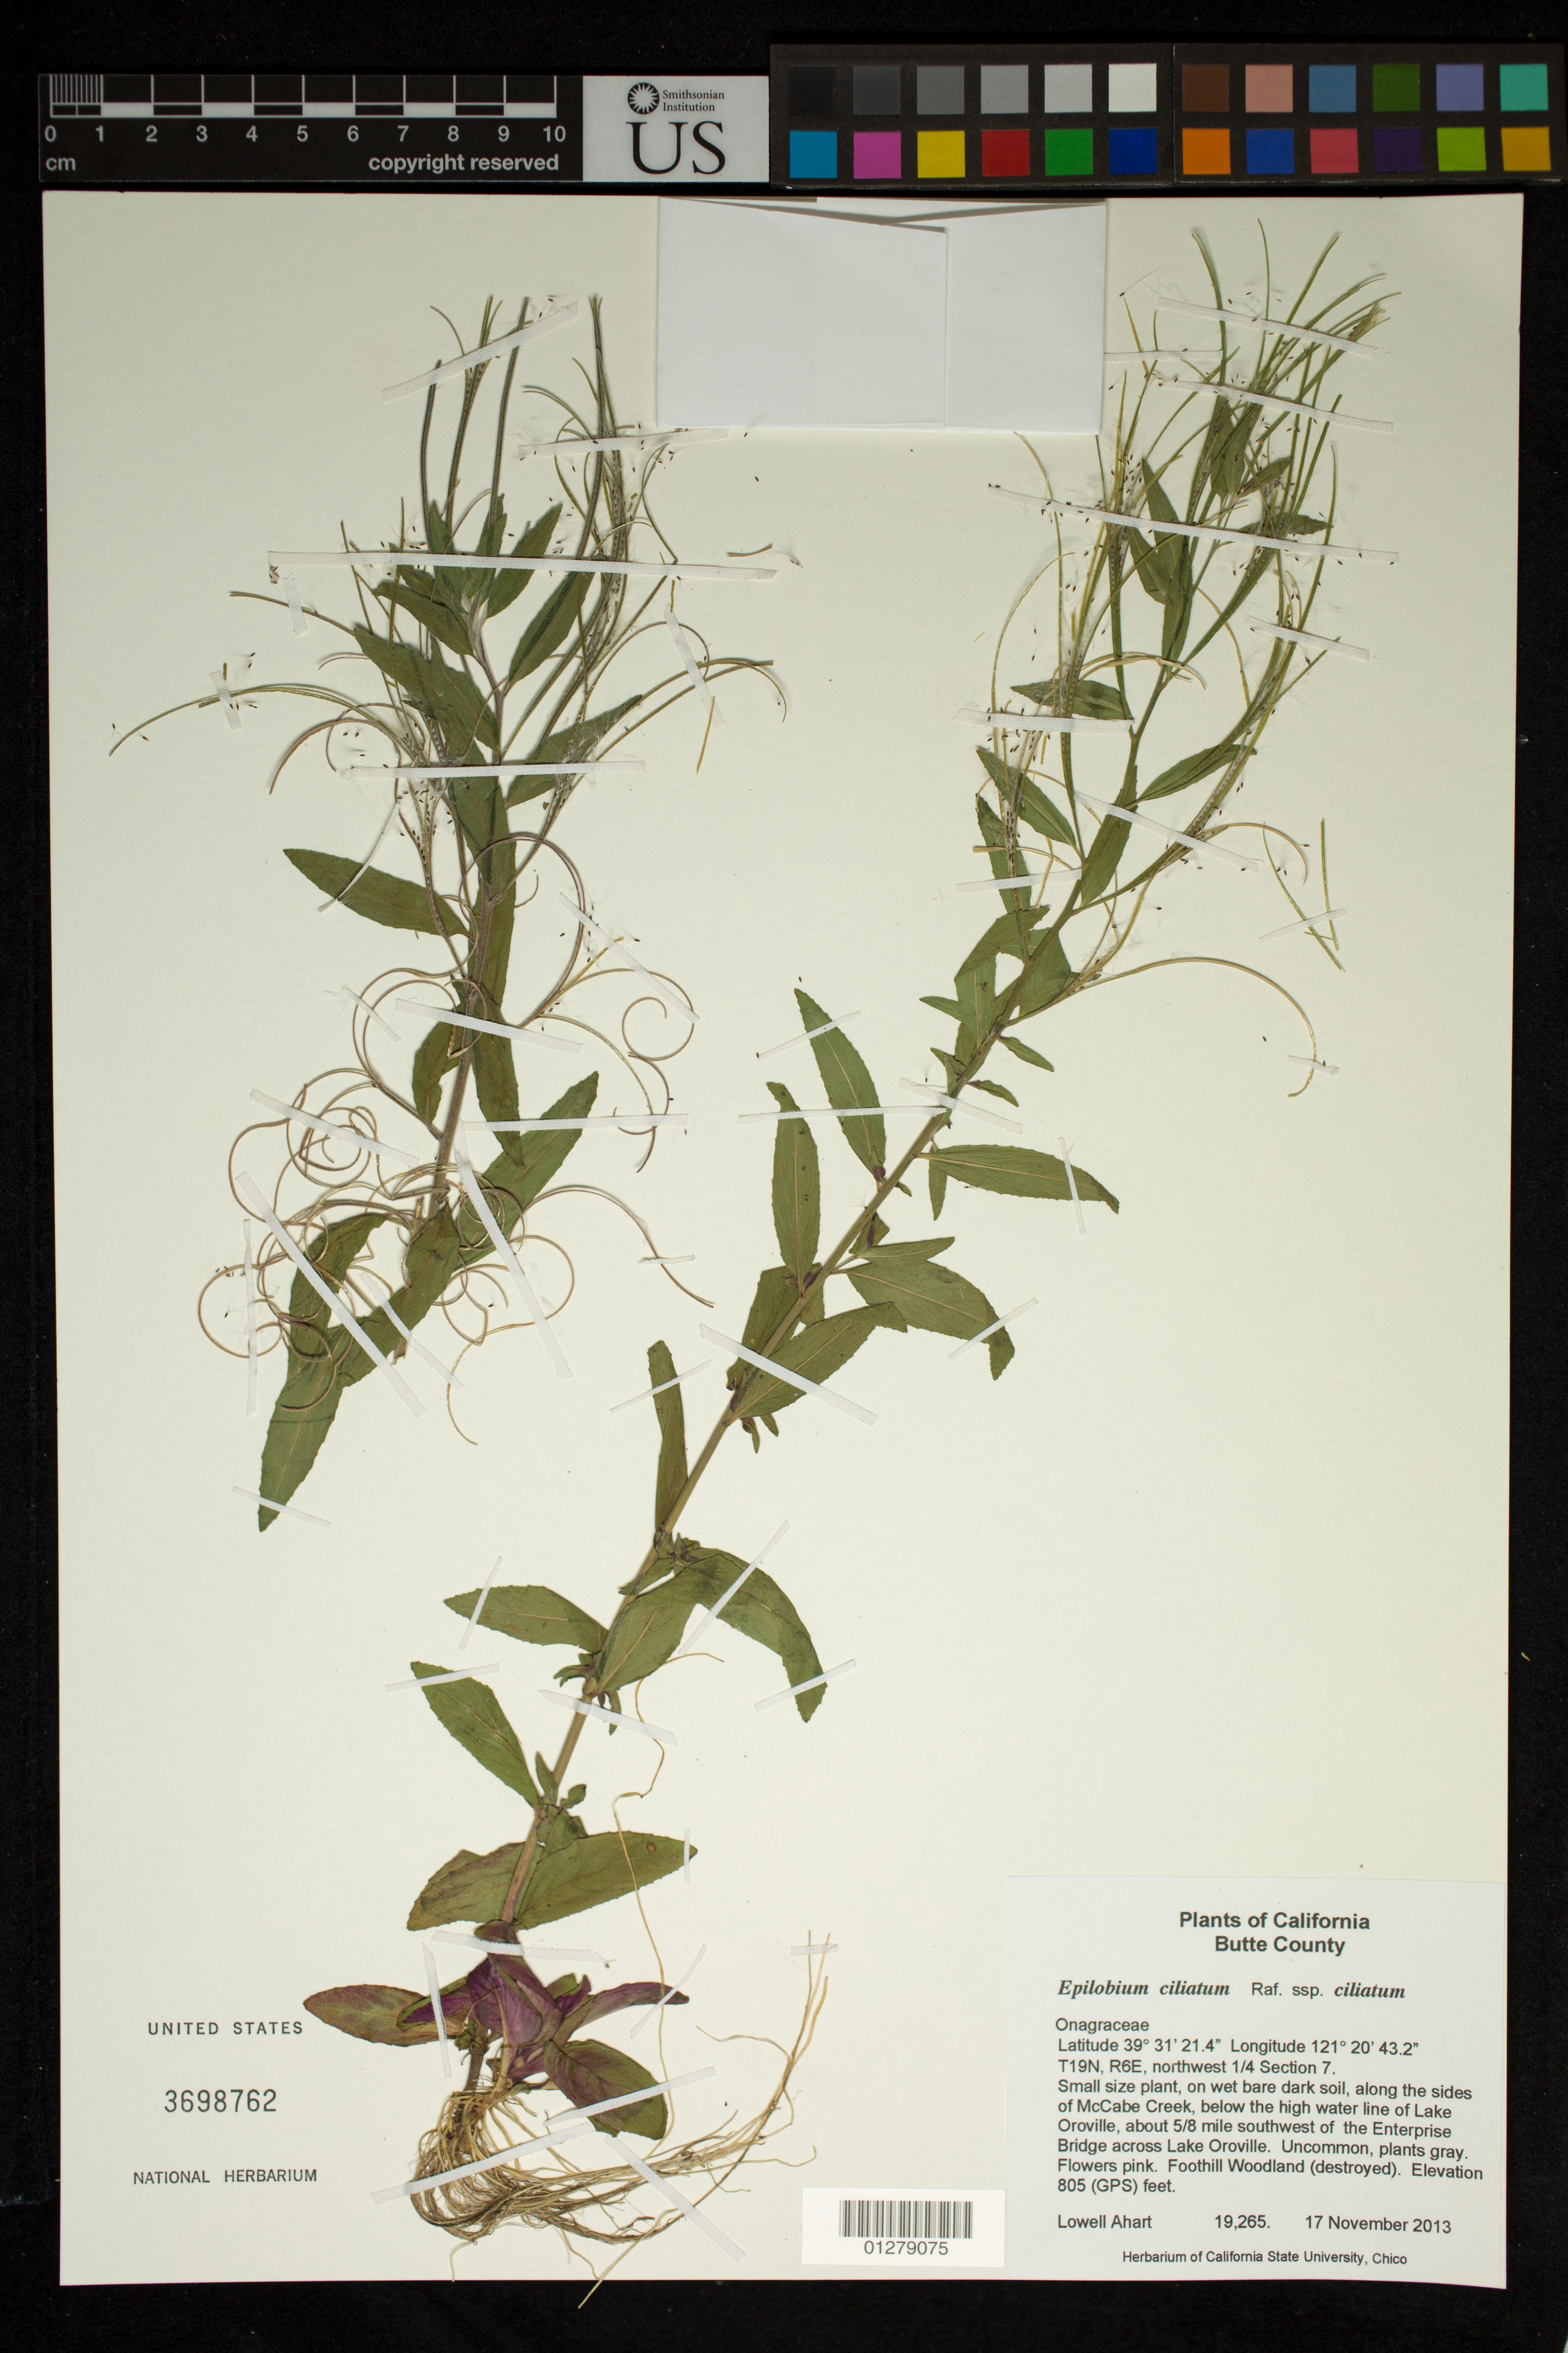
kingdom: Plantae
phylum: Tracheophyta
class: Magnoliopsida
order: Myrtales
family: Onagraceae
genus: Epilobium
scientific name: Epilobium ciliatum subsp. ciliatum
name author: Raf.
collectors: L. Ahart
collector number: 19265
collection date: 2013-11-17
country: United States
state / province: California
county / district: Butte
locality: About 5/8 mile southwest of the Enterprise Bridge across Lake Oroville, along the side of McCabe Creek, below the high water line of Lake Oroville, T19N, R6E northwest 1/4 Section 7.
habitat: Foothill woodland (destroyed)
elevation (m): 245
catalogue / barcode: US 3698762